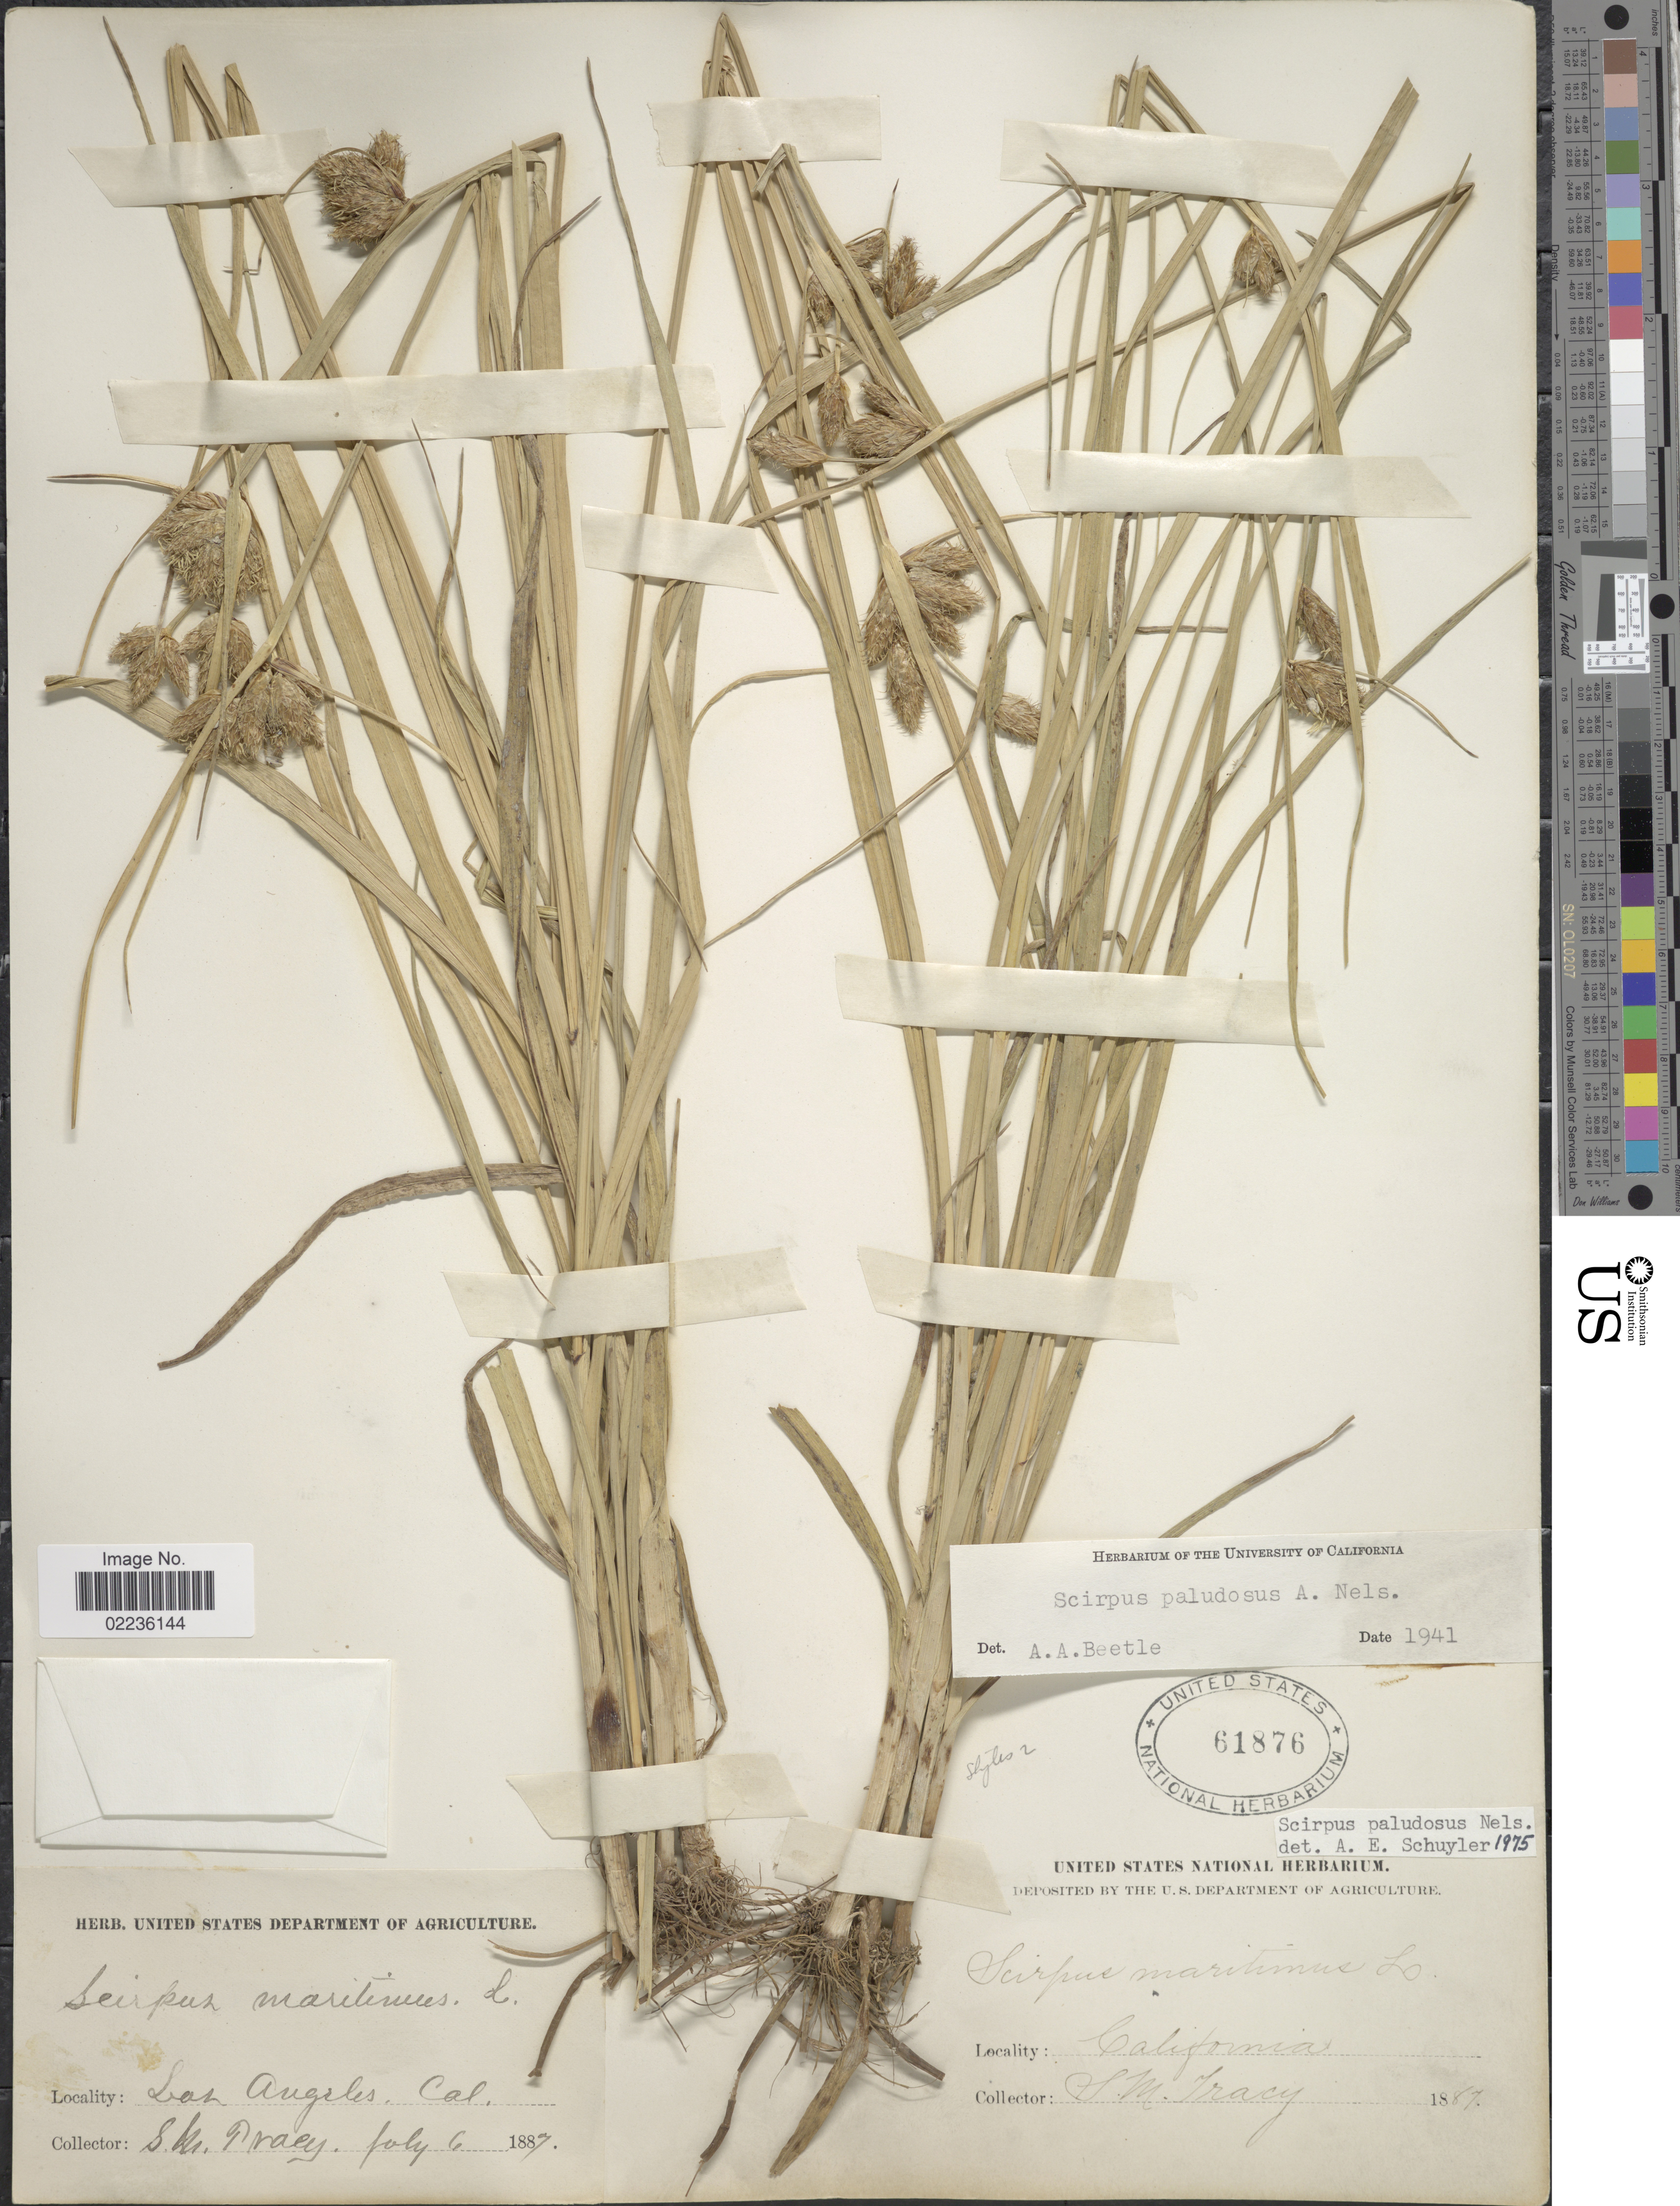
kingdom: Plantae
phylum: Tracheophyta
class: Liliopsida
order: Poales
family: Cyperaceae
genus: Bolboschoenus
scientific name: Bolboschoenus maritimus subsp. paludosus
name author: (A. Nelson) T. Koyama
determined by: Strong, M. T., (US), Smithsonian Institution - National Museum of Natural History (UNITED STATES)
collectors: S. M. Tracy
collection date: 1887-07-06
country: United States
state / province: California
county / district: Los Angeles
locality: Los Angeles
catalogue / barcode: US 61876